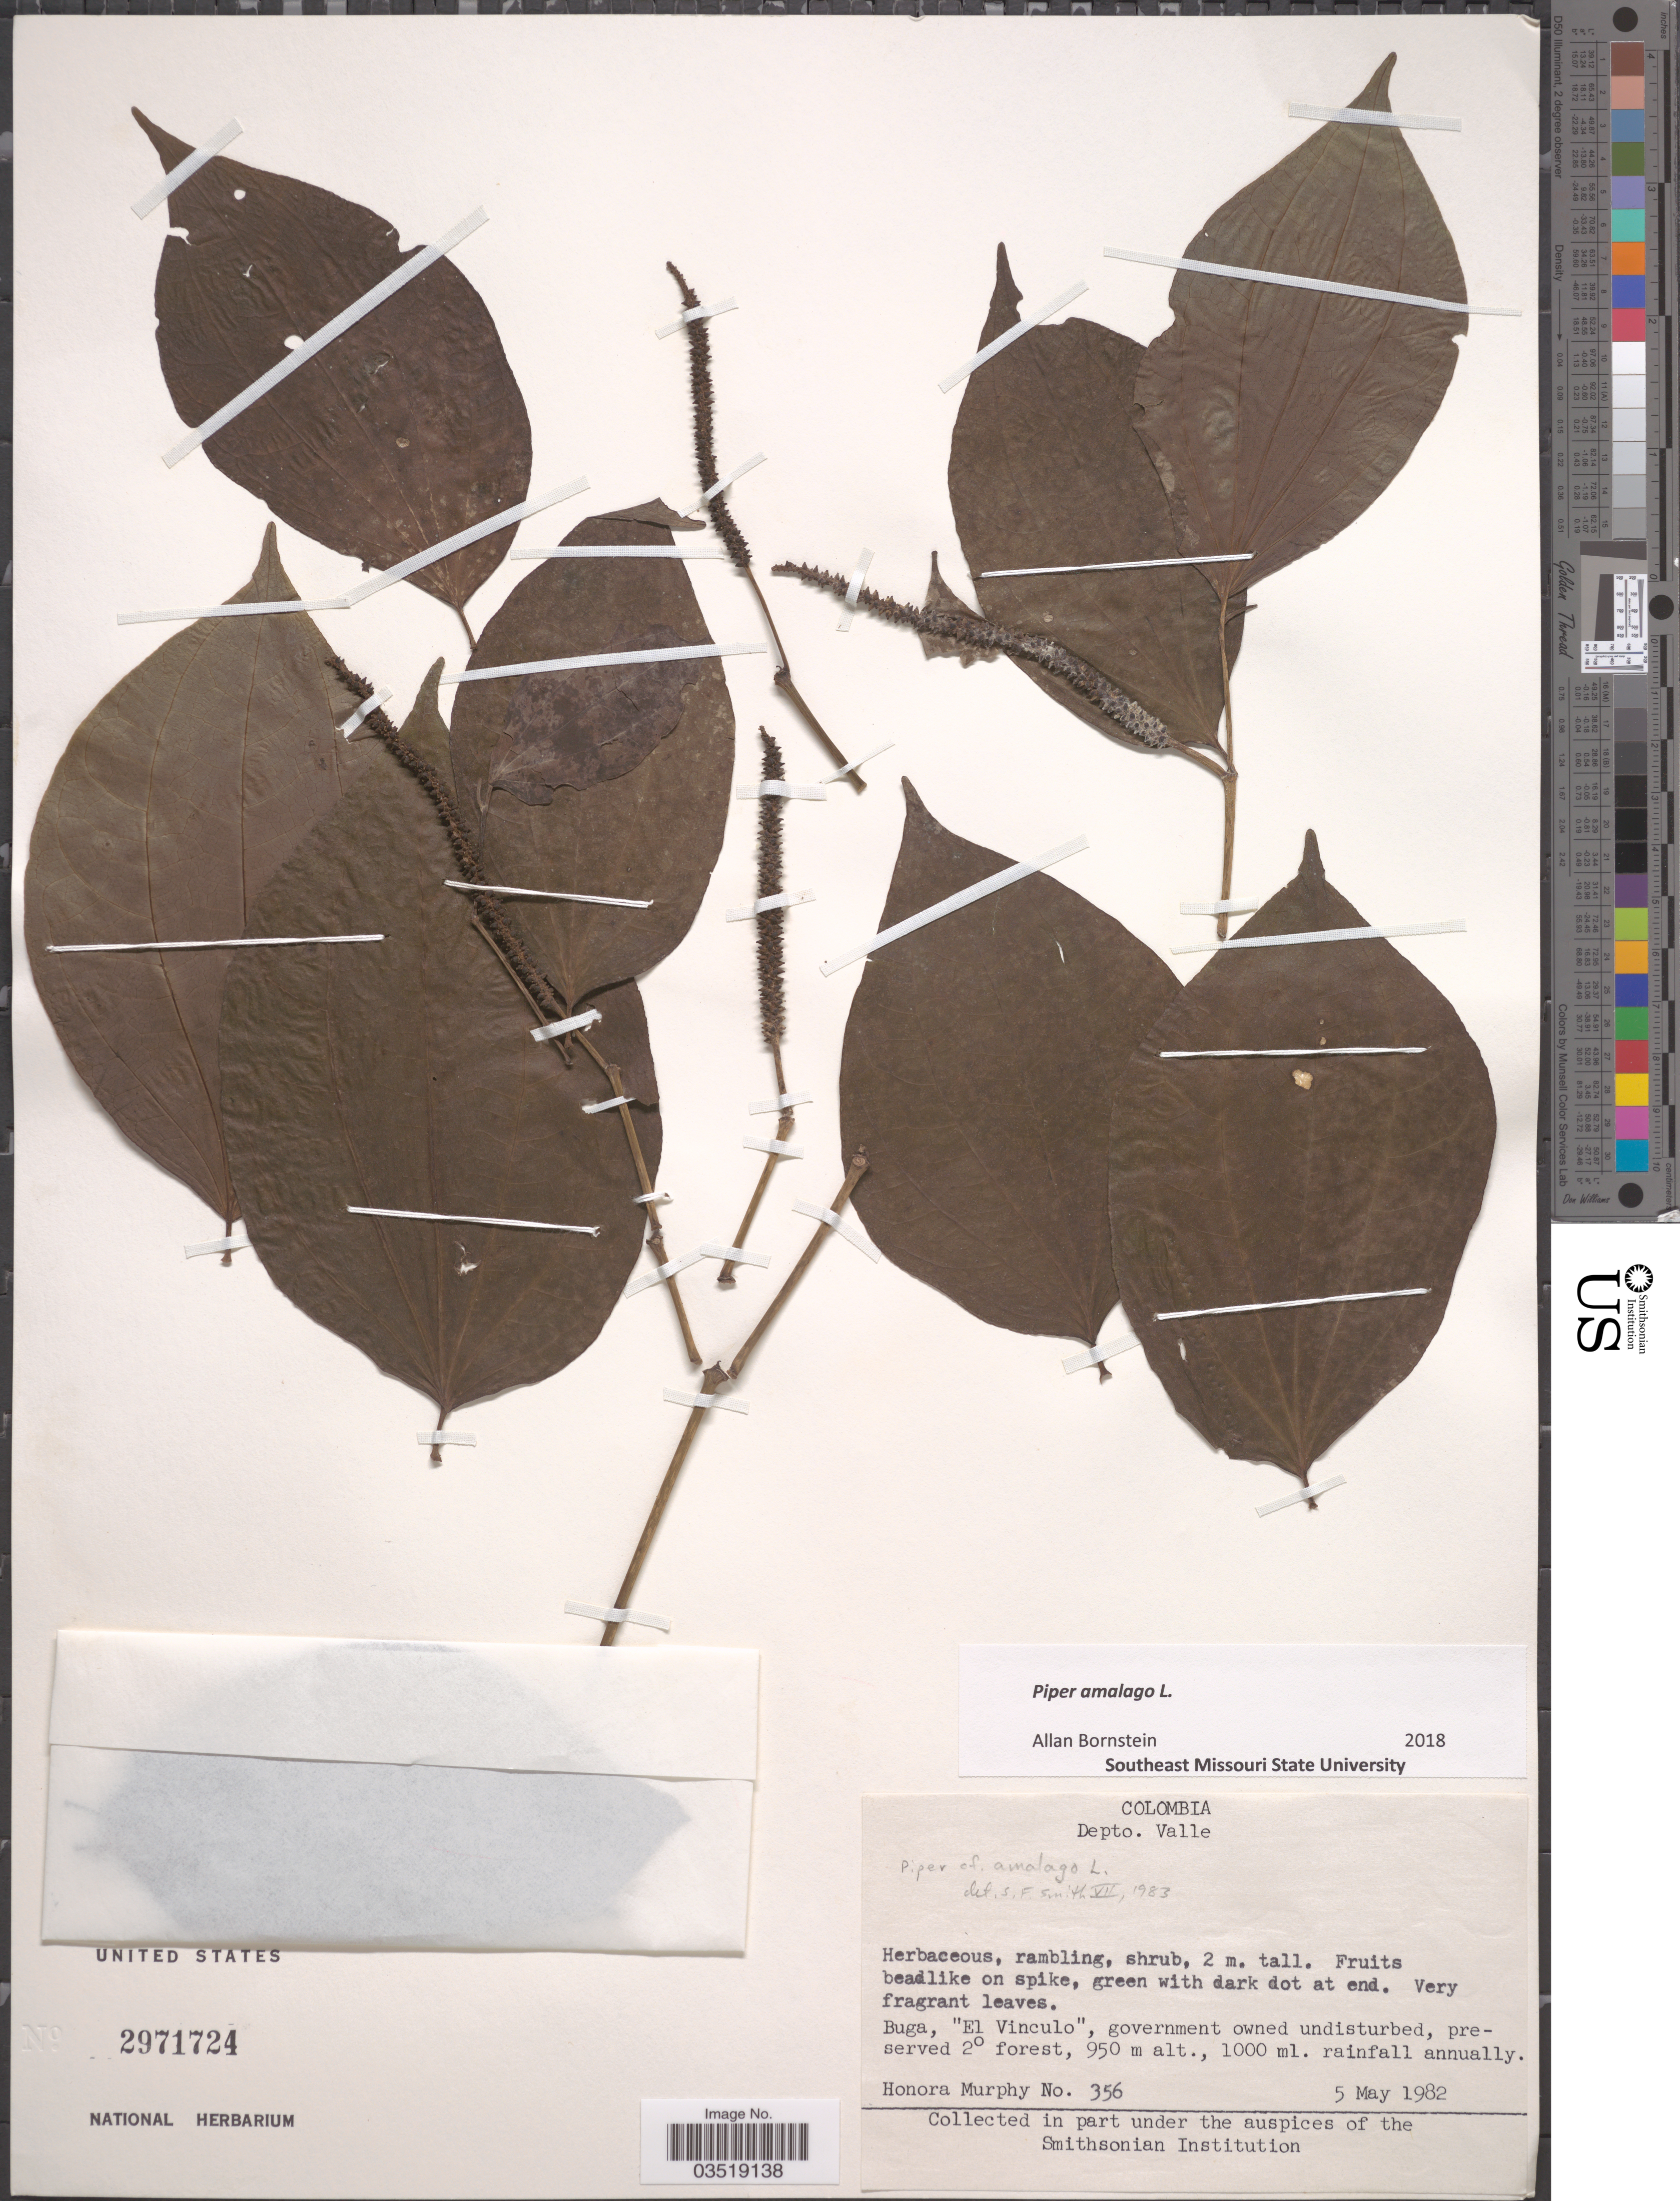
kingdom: Plantae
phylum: Tracheophyta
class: Magnoliopsida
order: Piperales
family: Piperaceae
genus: Piper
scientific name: Piper amalago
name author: L.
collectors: H. Murphy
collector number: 356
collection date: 1982-05-05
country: Colombia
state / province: Valle del Cauca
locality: Depto. Valle. Buga, "El Vinculo".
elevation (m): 950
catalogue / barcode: US 2971724